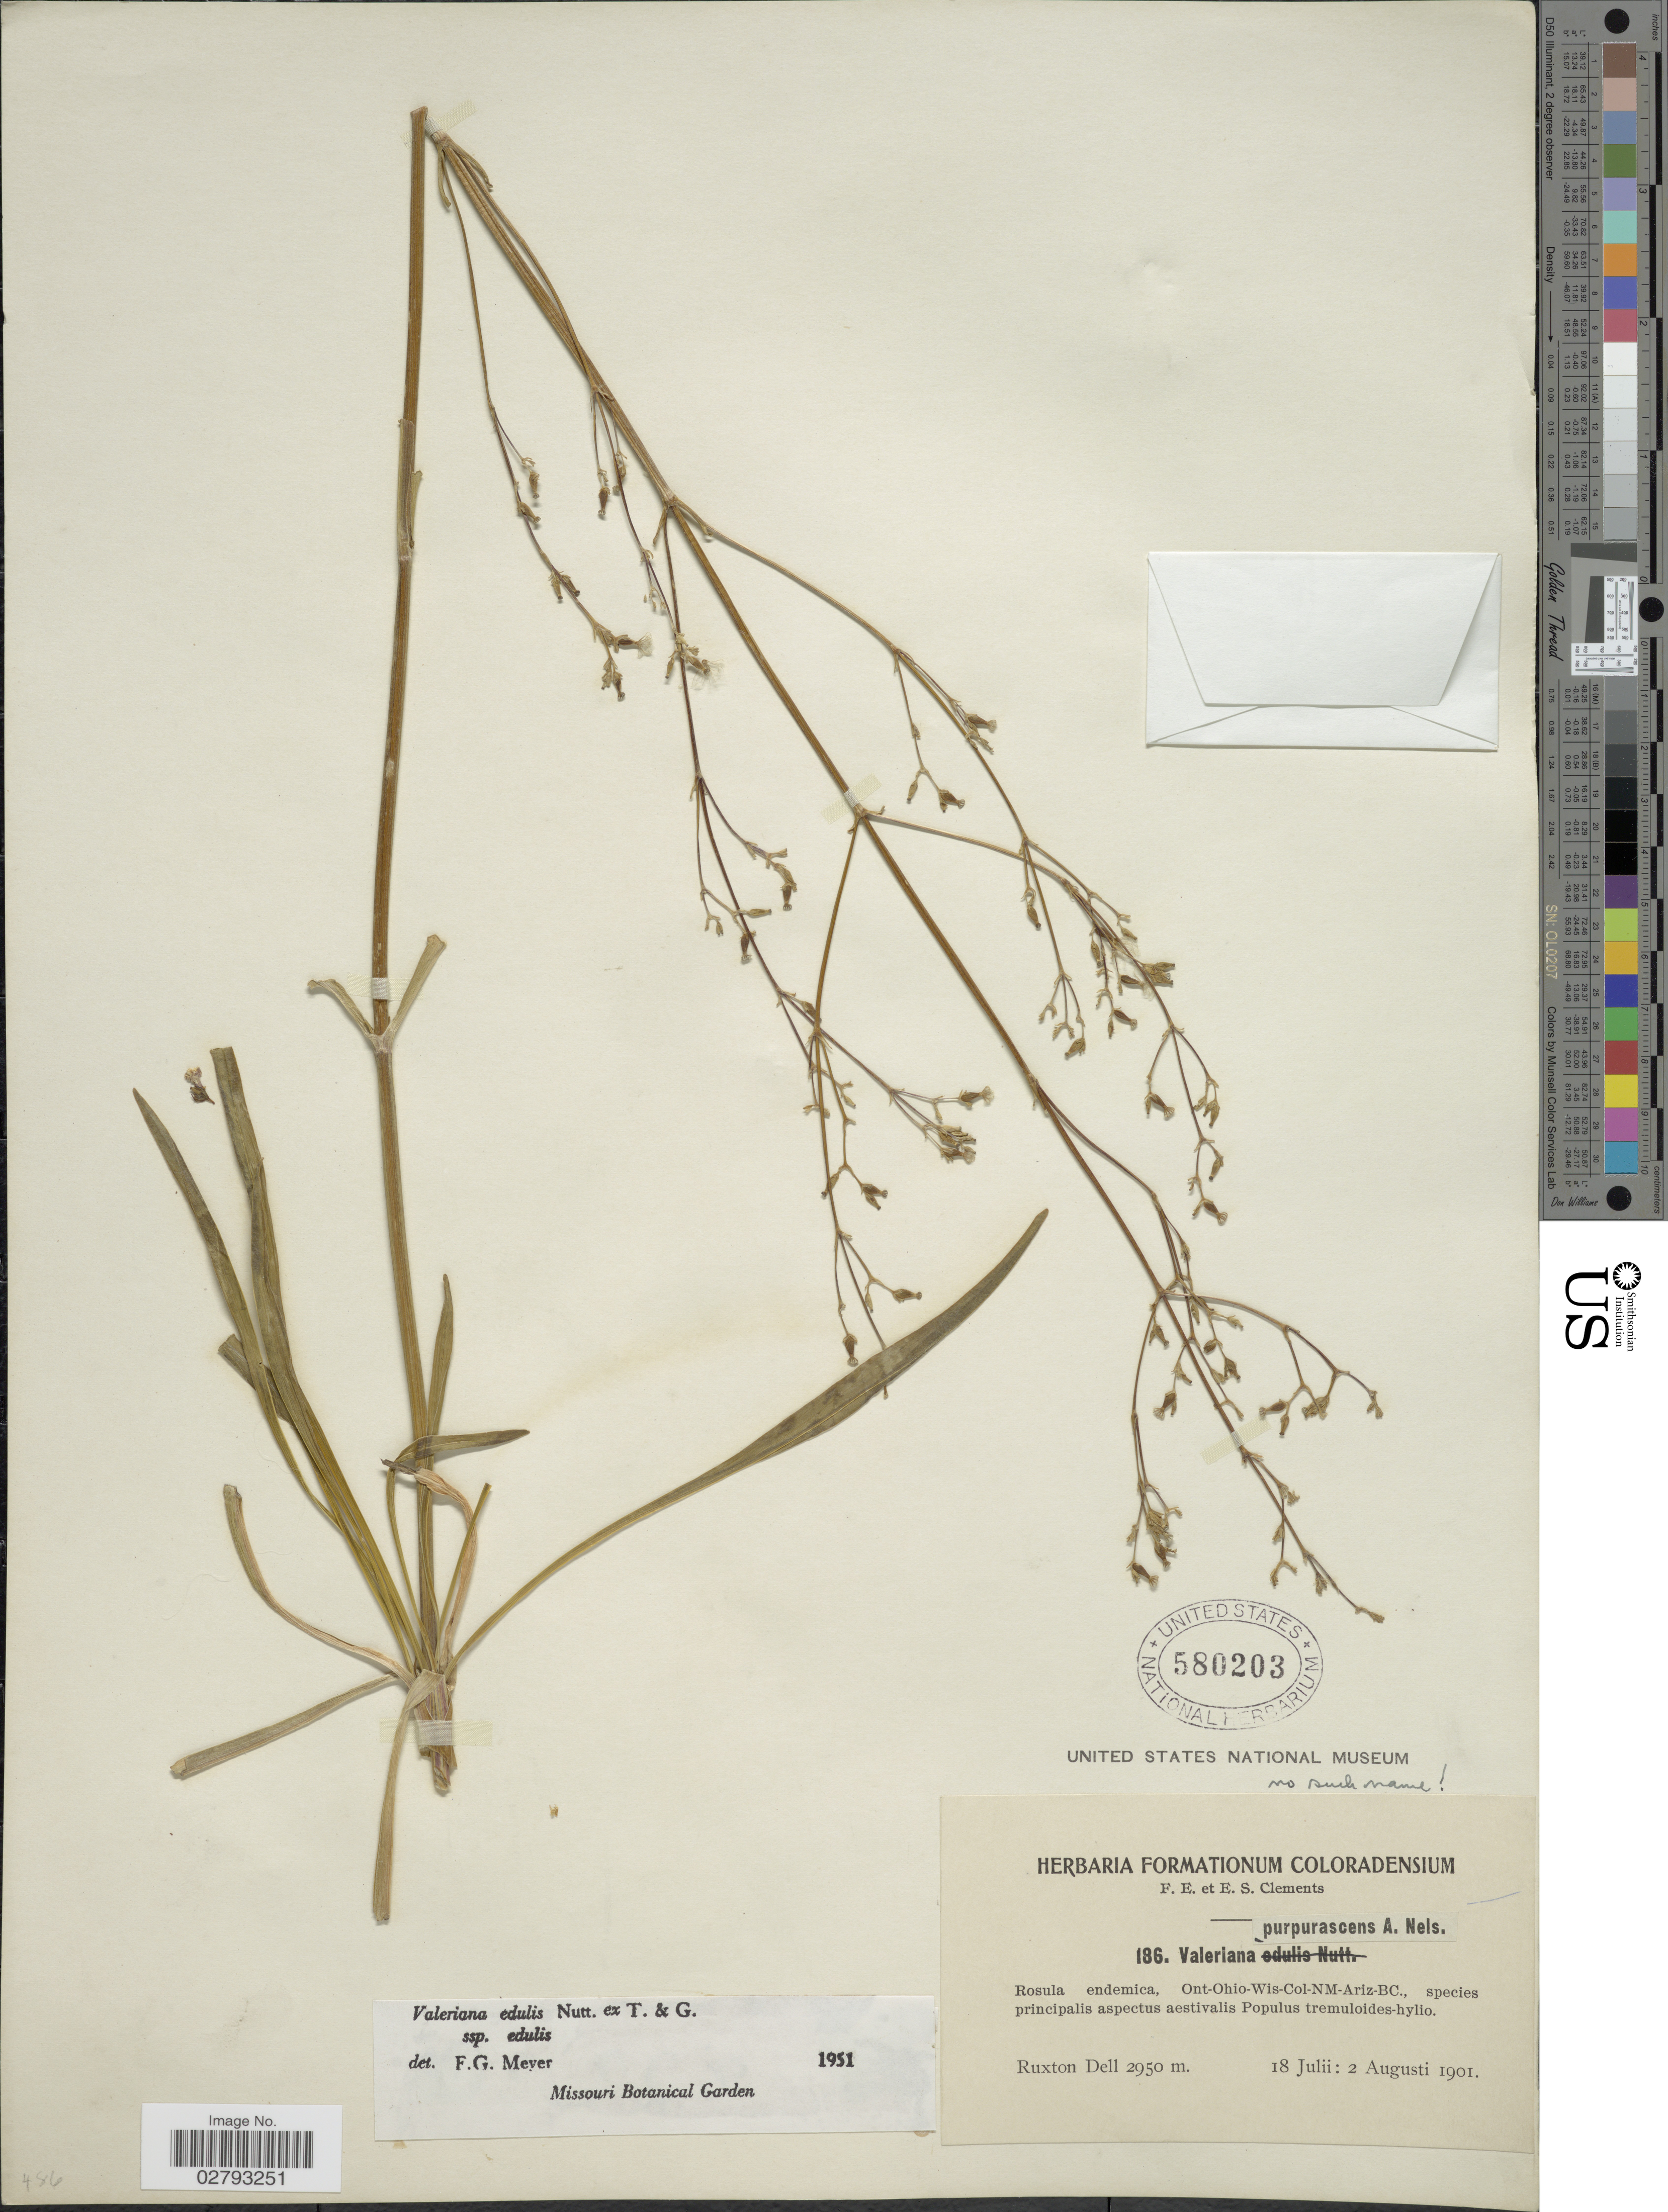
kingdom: Plantae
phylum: Tracheophyta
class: Magnoliopsida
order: Dipsacales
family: Caprifoliaceae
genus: Valeriana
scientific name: Valeriana edulis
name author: Nutt.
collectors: F. E. Clements & E. S. Clements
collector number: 186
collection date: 1901-07-18/1901-08-02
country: United States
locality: Ruxton Dell.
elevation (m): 2950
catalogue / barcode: US 580203